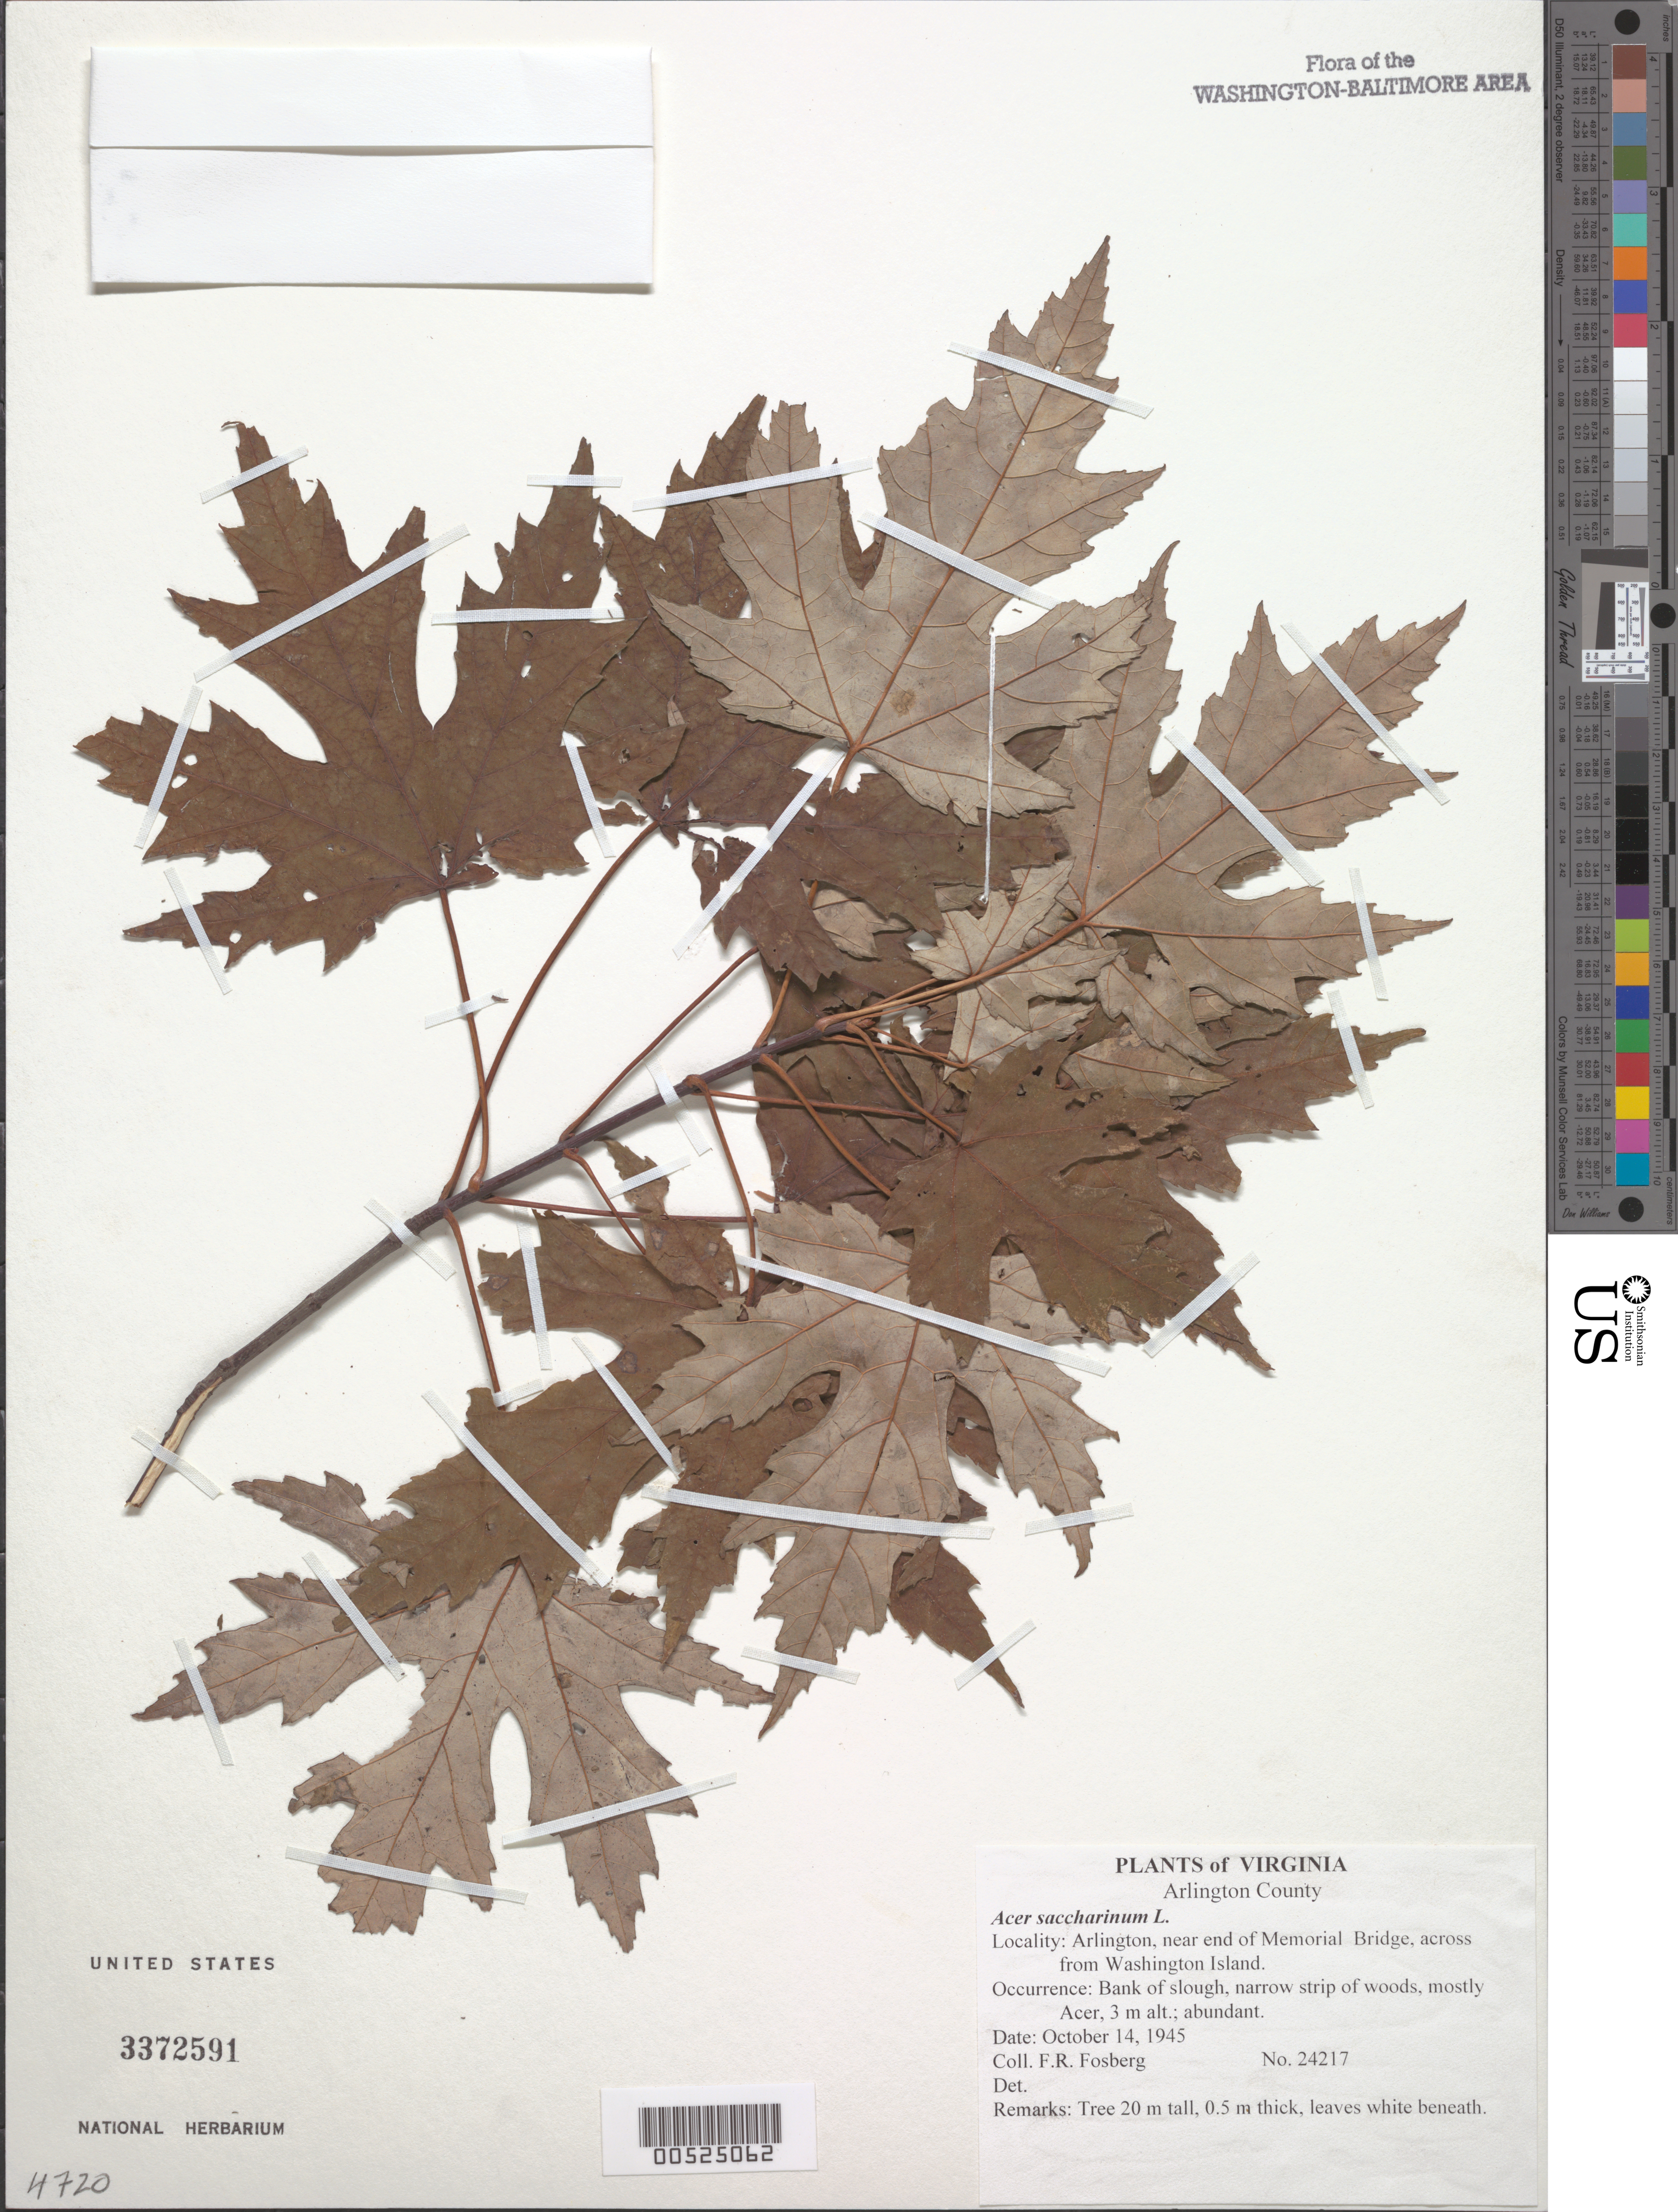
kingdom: Plantae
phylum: Tracheophyta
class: Magnoliopsida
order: Sapindales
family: Sapindaceae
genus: Acer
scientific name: Acer saccharinum subsp. floridanum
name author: (Chapm.) Wesm.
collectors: F. R. Fosberg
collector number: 24217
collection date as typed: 14 Oct 1945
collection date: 1945-10-14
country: United States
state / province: Virginia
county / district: Arlington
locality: Arlington, near end of Memorial Bridge, across from Washington Island.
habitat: Bank of slough, narrow strip of woods, mostly Acer, 3 m alt.; abundant.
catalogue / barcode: US 3372591